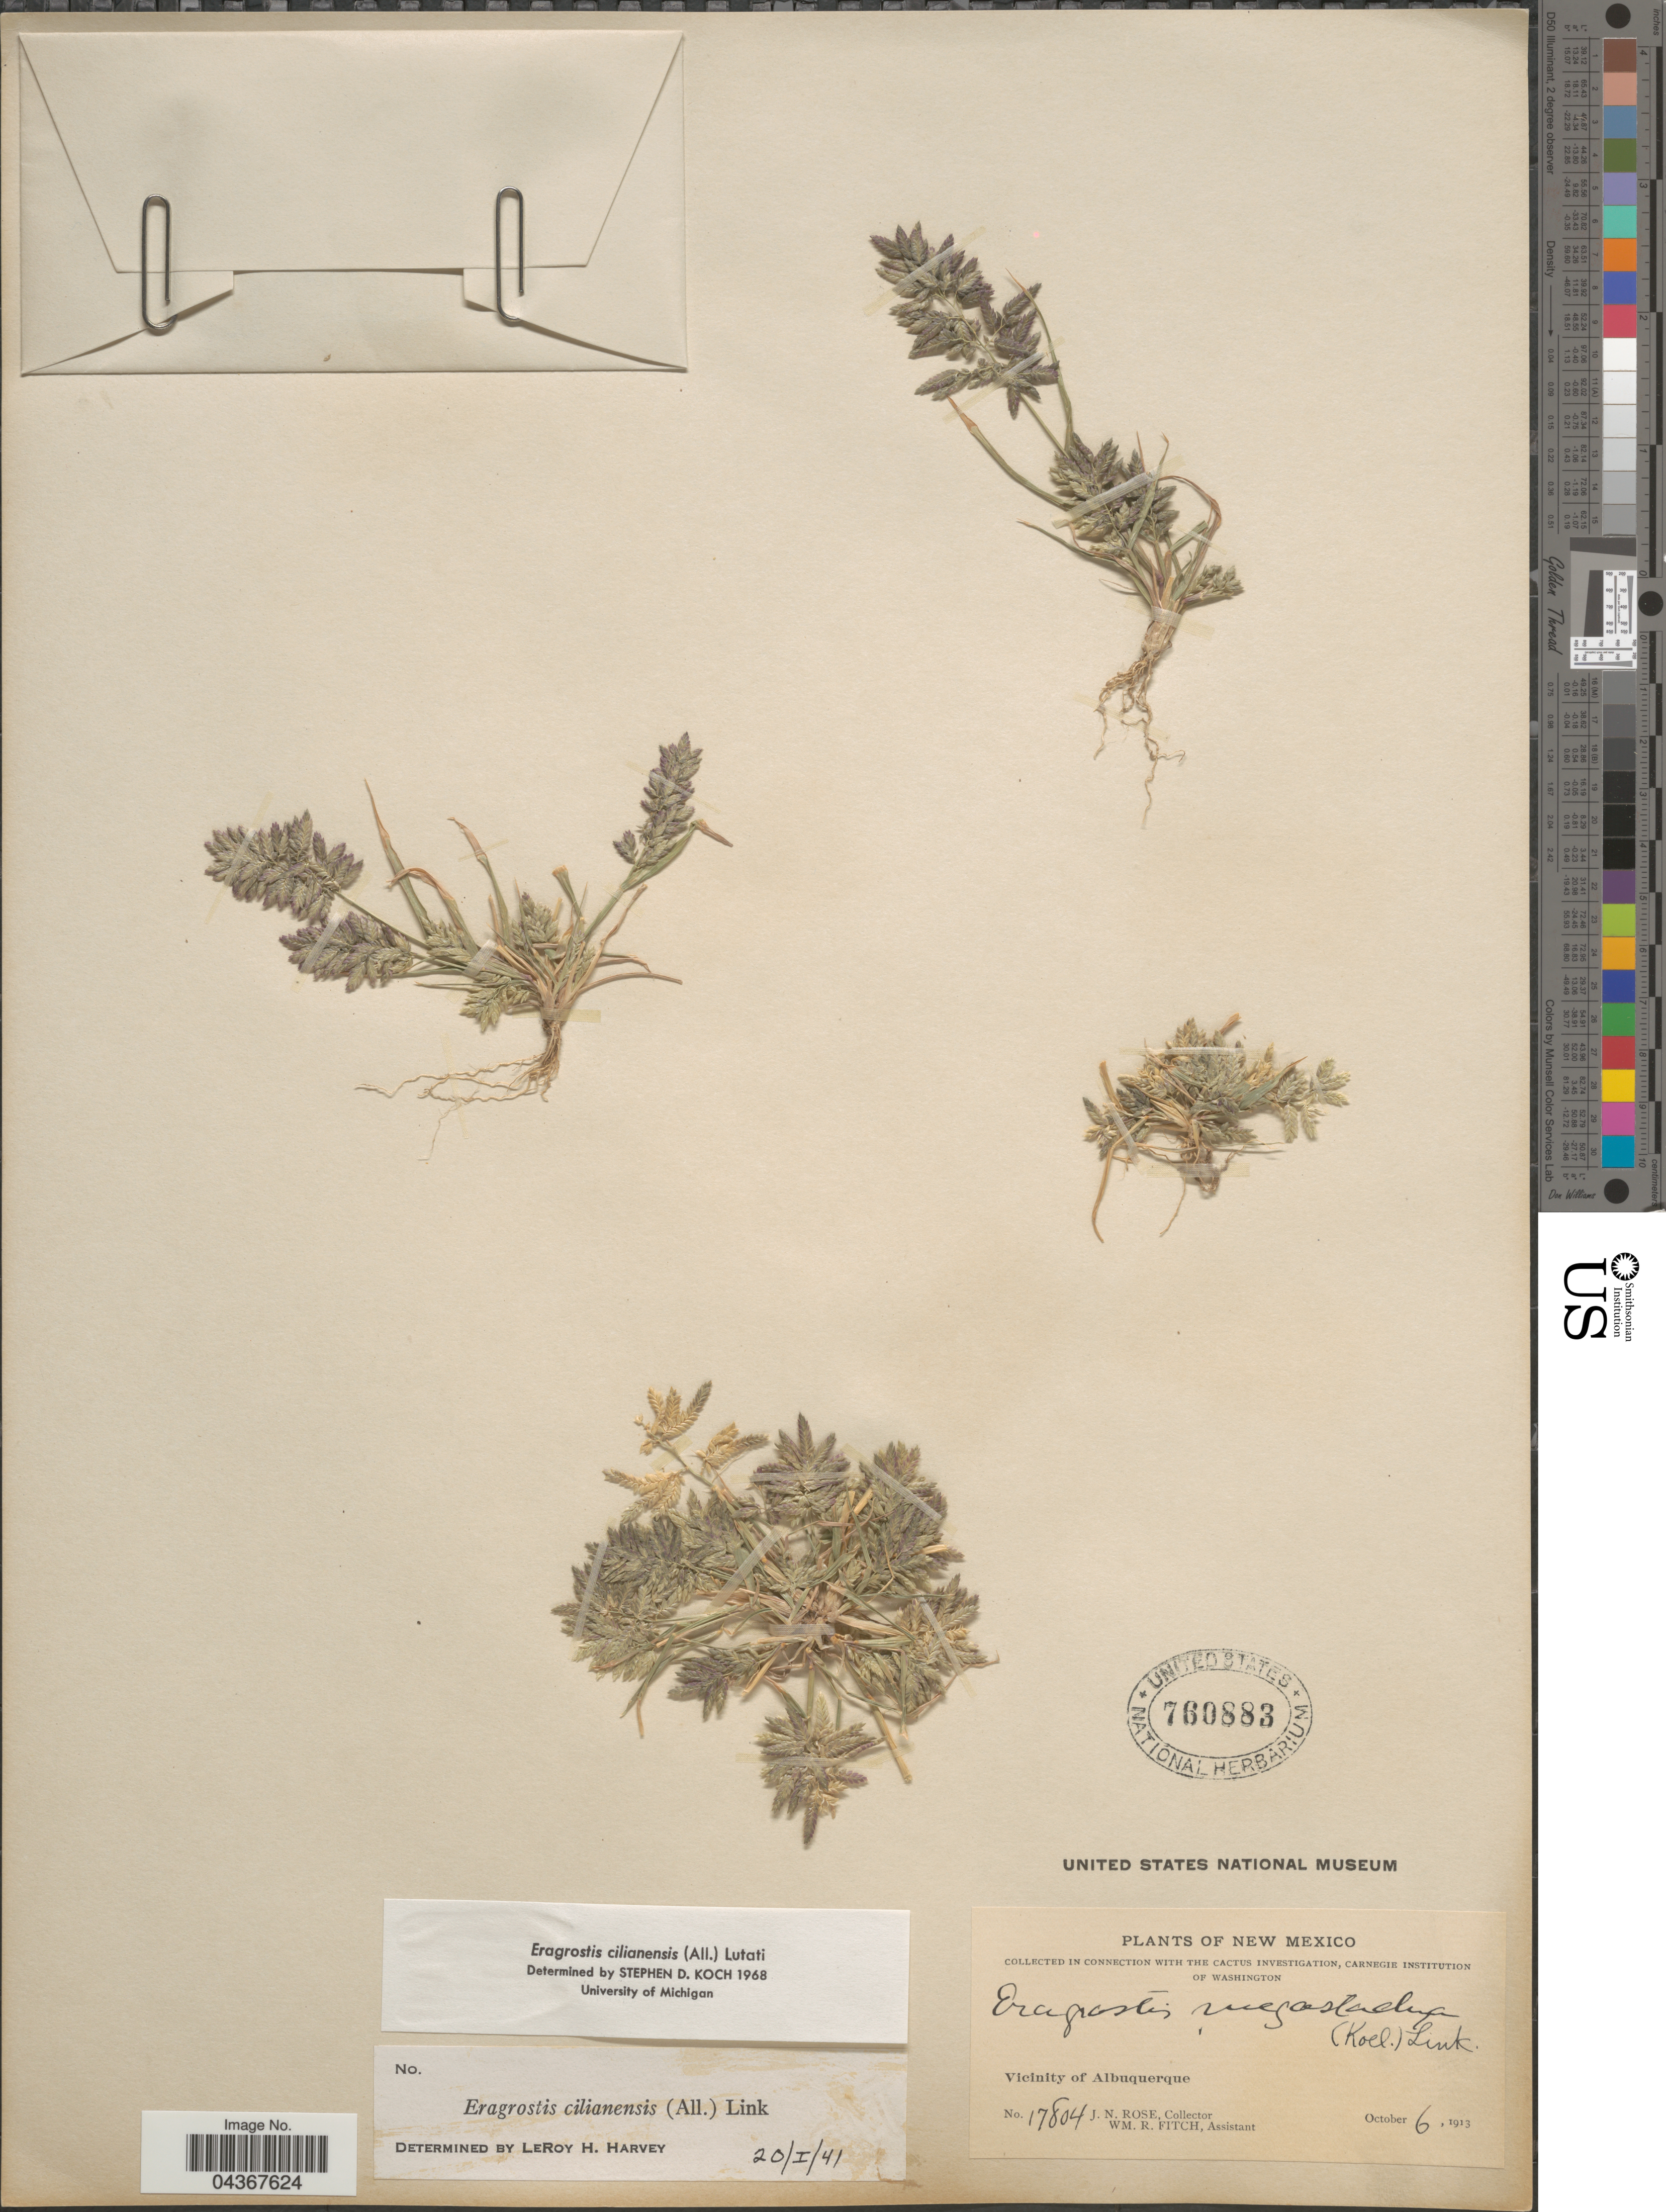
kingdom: Plantae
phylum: Tracheophyta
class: Liliopsida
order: Poales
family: Poaceae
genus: Eragrostis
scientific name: Eragrostis cilianensis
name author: (Bellardi) Vignolo ex Janch.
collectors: J. N. Rose & W. R. Fitch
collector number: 17804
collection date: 1913-10-06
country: United States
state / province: New Mexico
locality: Vicinity of Albuquerque.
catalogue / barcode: US 760883